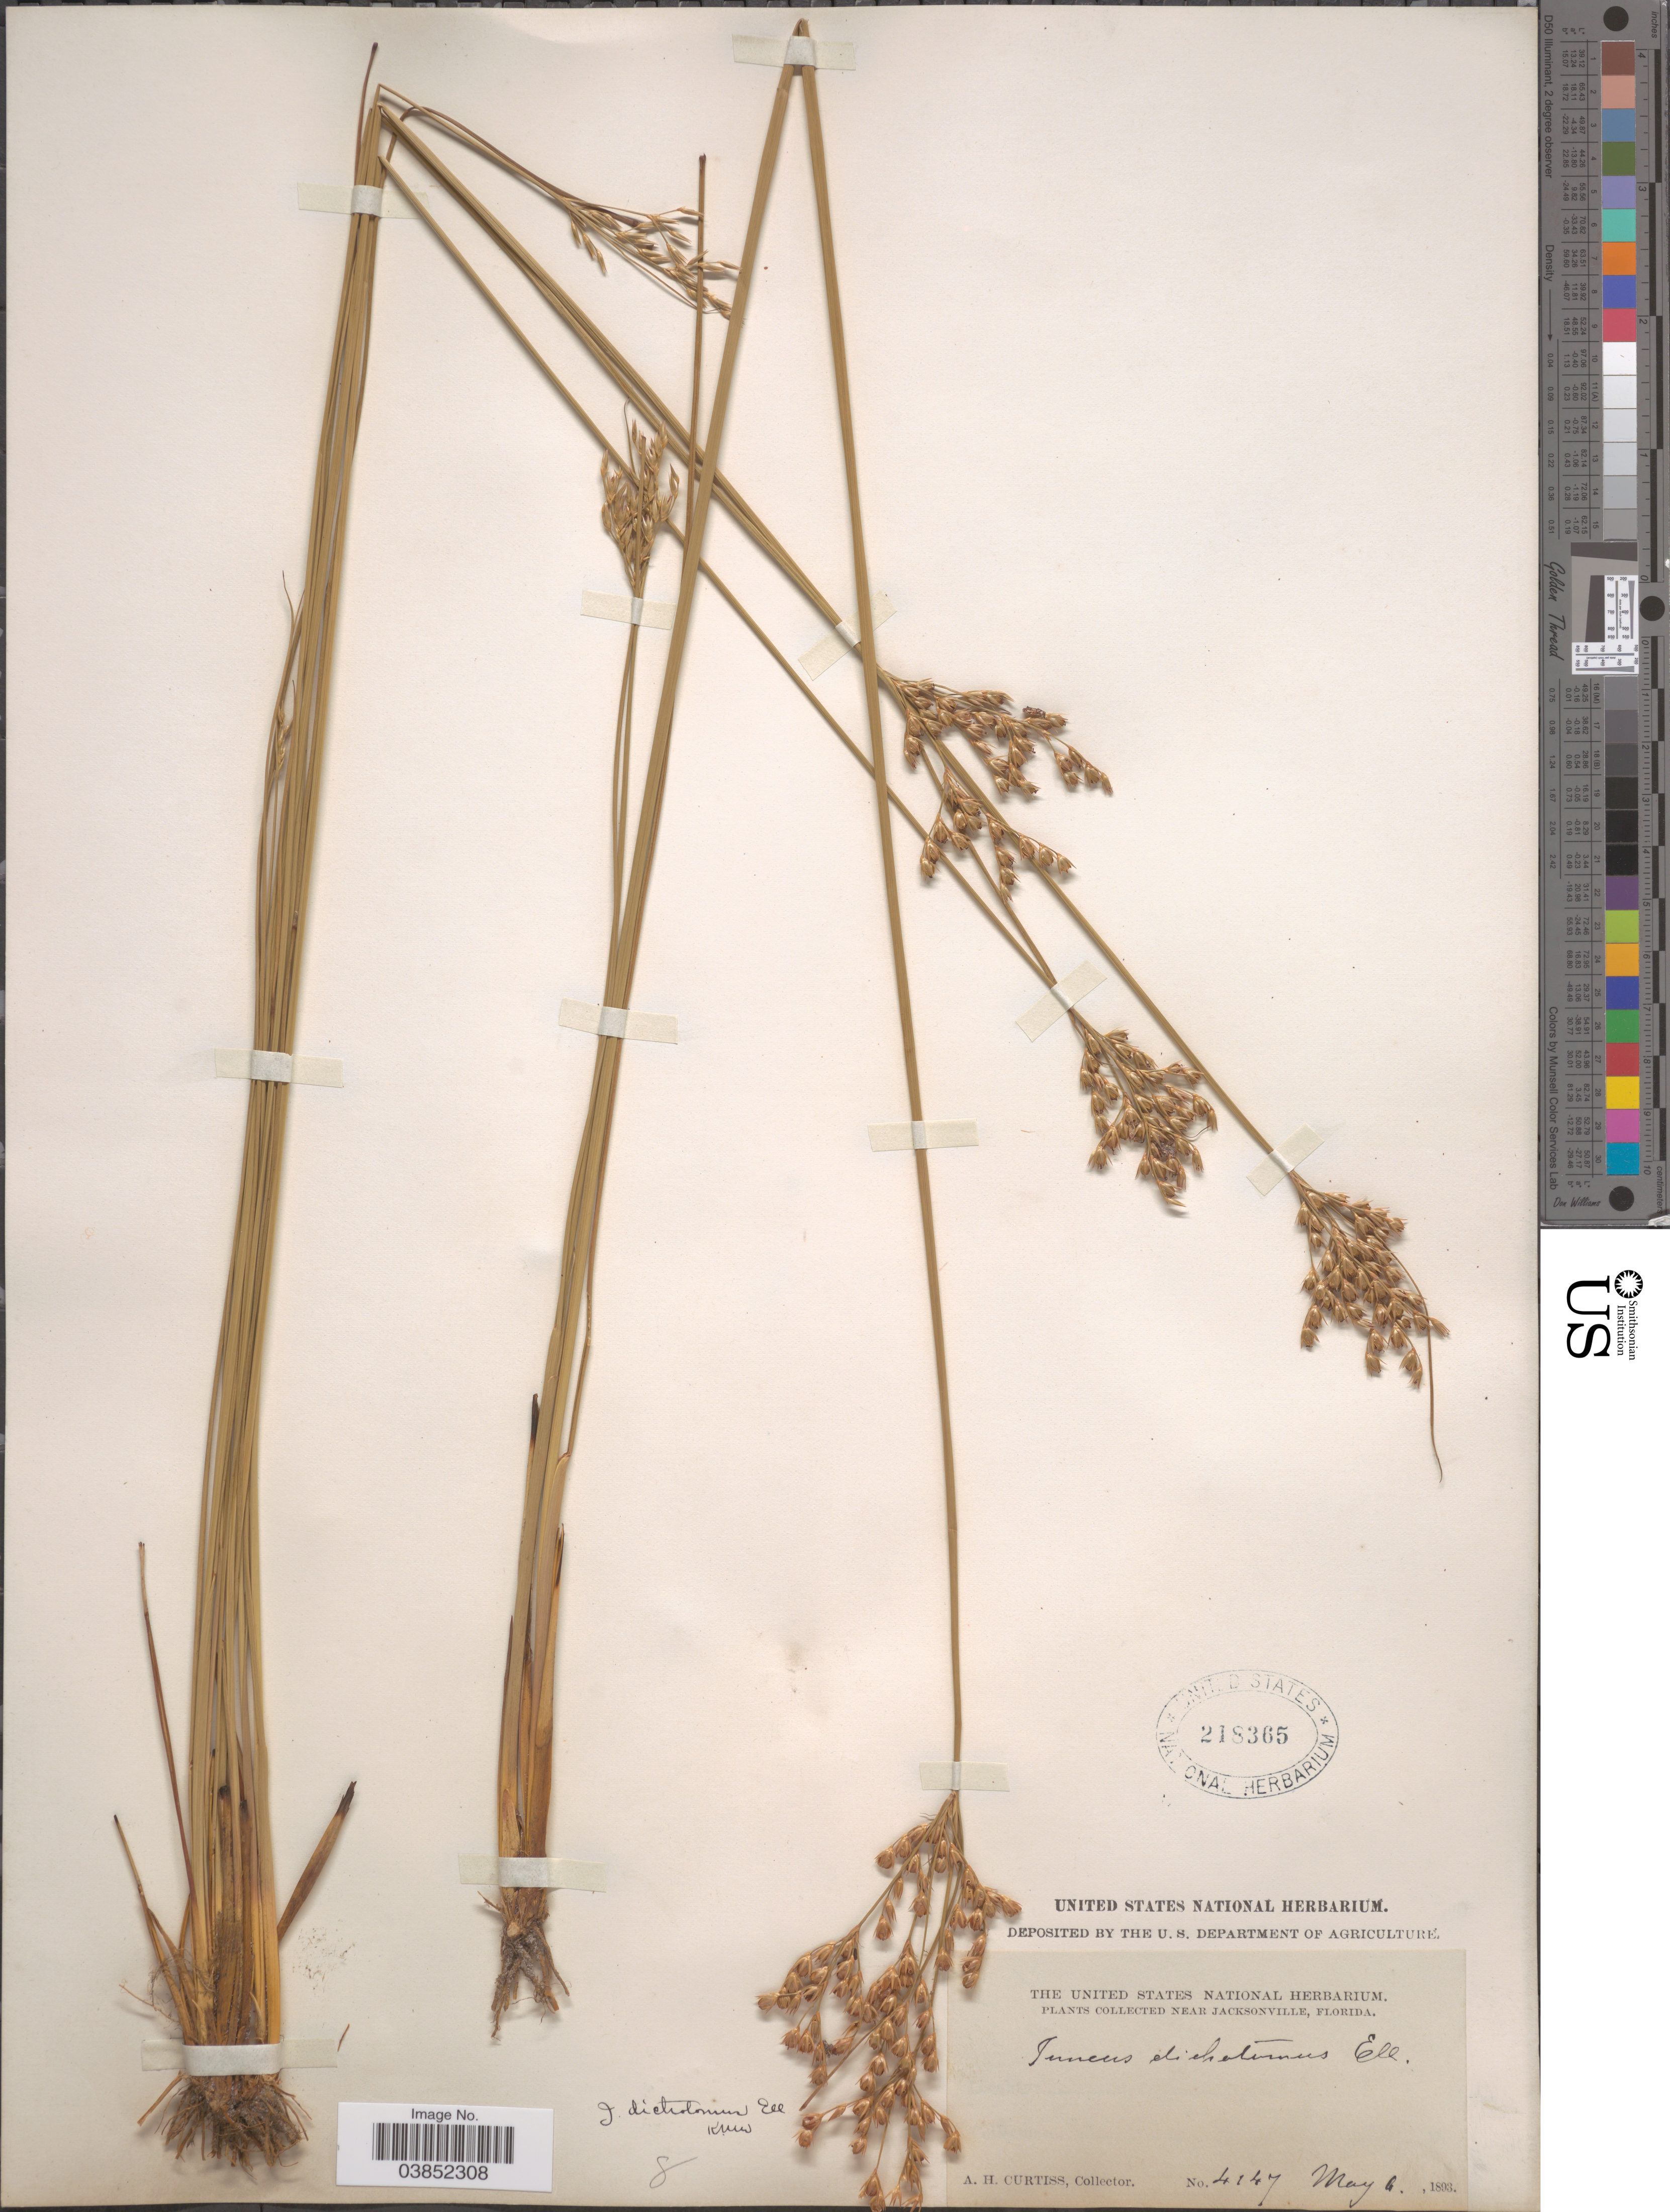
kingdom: Plantae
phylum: Tracheophyta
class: Liliopsida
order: Poales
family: Juncaceae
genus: Juncus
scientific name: Juncus dichotomus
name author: Elliott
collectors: A. H. Curtiss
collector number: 4147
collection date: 1893-05-06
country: United States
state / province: Florida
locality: Near Jacksonville.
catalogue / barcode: US 218365